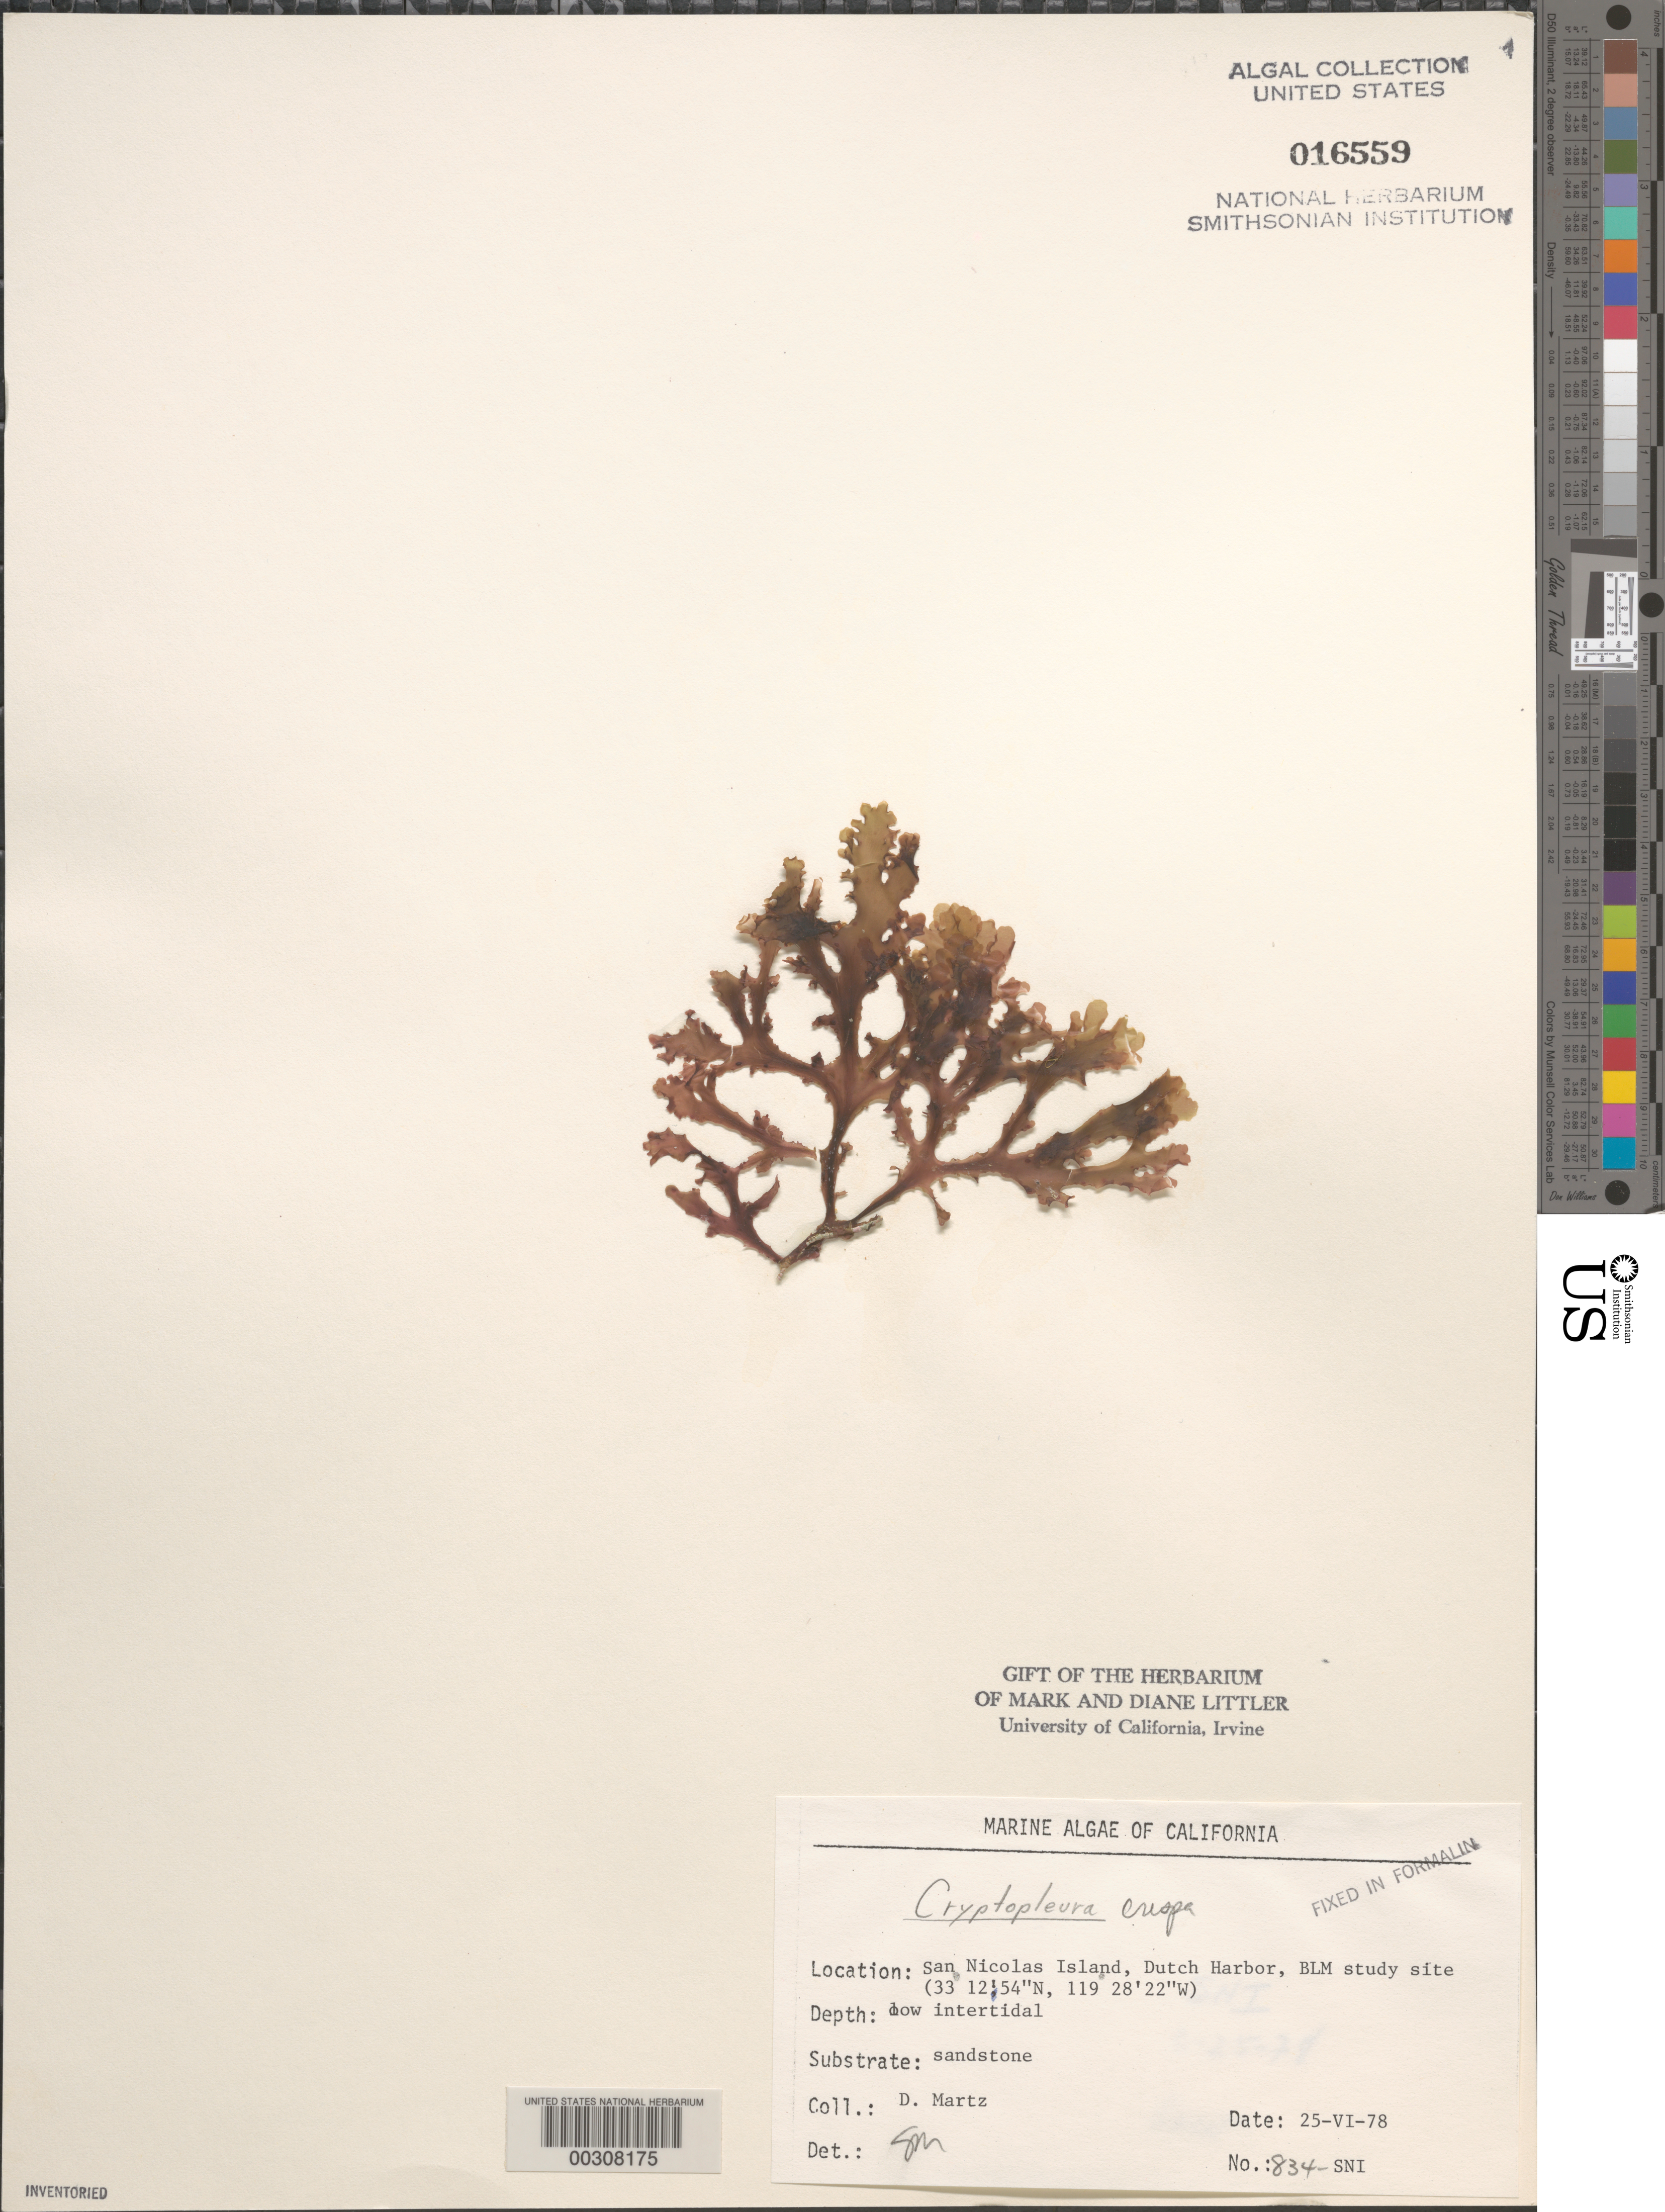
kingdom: Plantae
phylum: Rhodophyta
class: Florideophyceae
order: Ceramiales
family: Delesseriaceae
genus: Cryptopleura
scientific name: Cryptopleura crispa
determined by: Murray, S. N.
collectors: D. Martz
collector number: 834-sni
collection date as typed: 25 Jun 1978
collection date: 1978-06-25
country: United States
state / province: California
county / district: Ventura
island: San Nicolas Island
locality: Dutch Harbor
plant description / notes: BLM-SOCALBIGHT Rocky Intertidal Survey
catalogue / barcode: US 16559